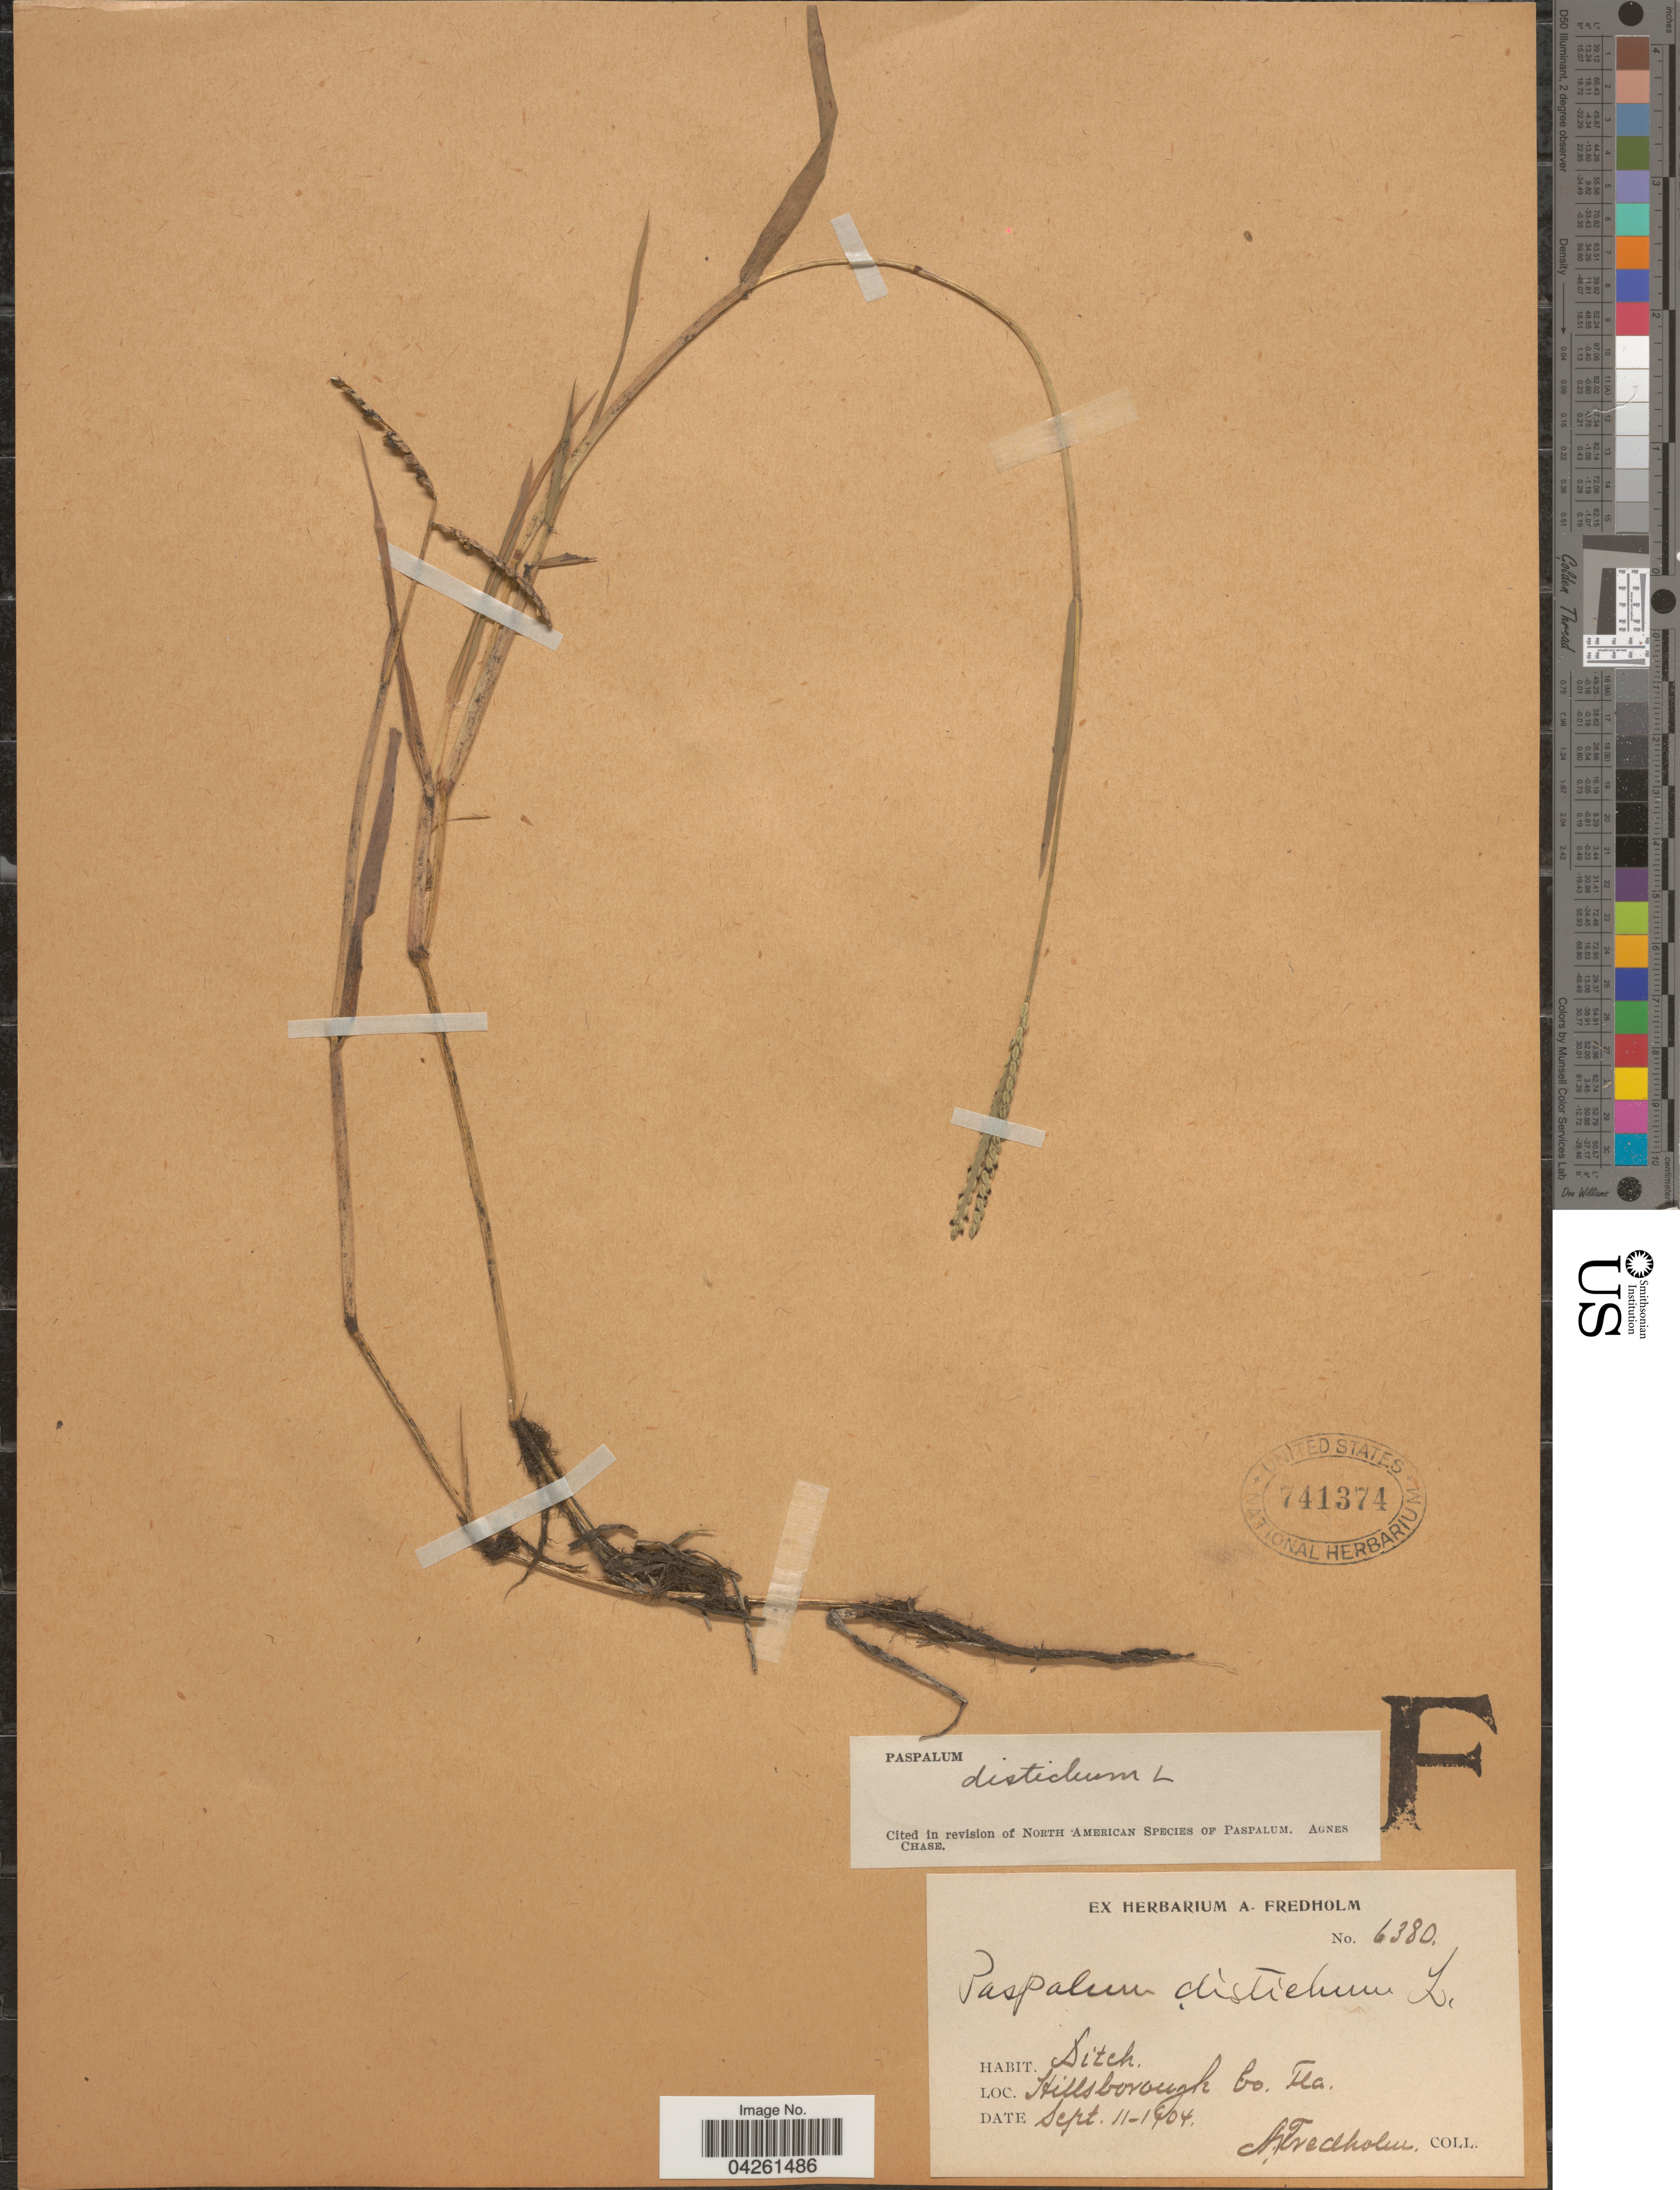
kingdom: Plantae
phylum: Tracheophyta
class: Liliopsida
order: Poales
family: Poaceae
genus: Paspalum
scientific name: Paspalum distichum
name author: L.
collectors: A. Fredholm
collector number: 6380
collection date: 1904-09-11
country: United States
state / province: Florida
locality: Hillsborough Co.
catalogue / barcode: US 741374